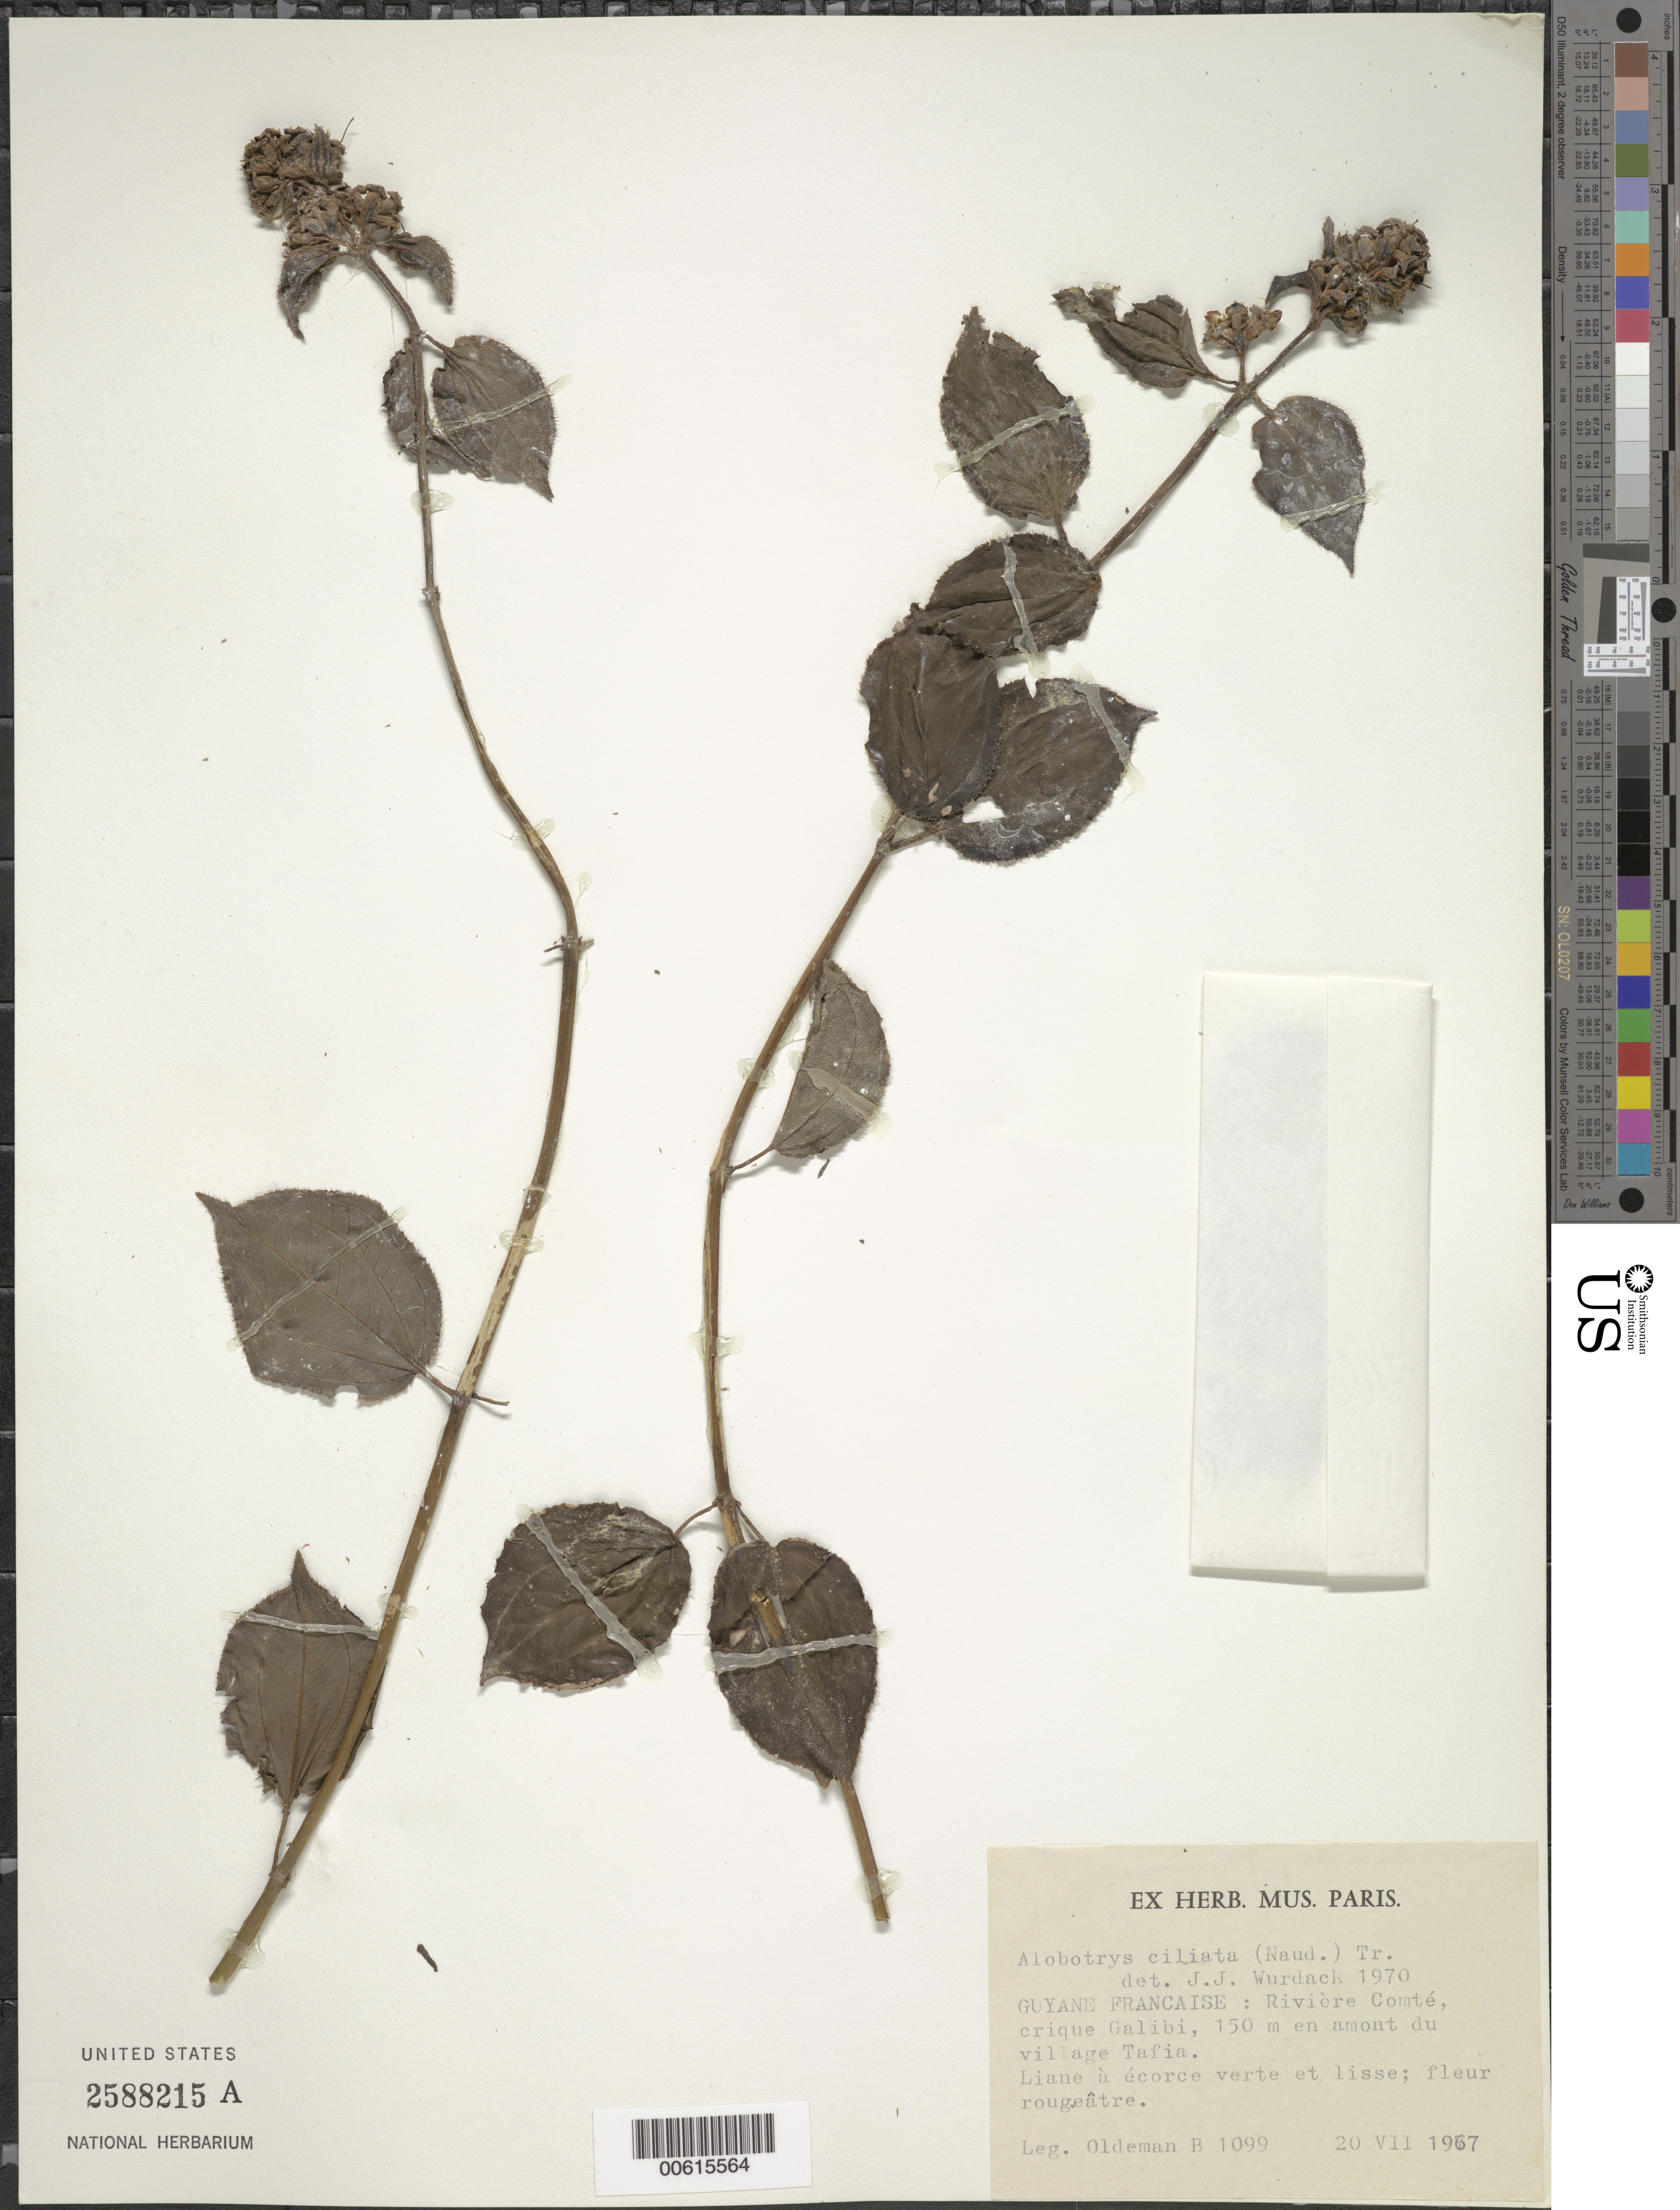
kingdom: Plantae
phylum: Tracheophyta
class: Magnoliopsida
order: Myrtales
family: Melastomataceae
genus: Adelobotrys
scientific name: Adelobotrys ciliata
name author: (Naudin) Triana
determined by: Wurdack, John J., (US), US (UNITED STATES)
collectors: R. Oldeman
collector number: B 1099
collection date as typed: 20-Jul-67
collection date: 1967-07-20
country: French Guiana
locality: Rivière Comte, sur al crique Galibi 150 m au (village) Tafia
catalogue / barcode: US 2588215A